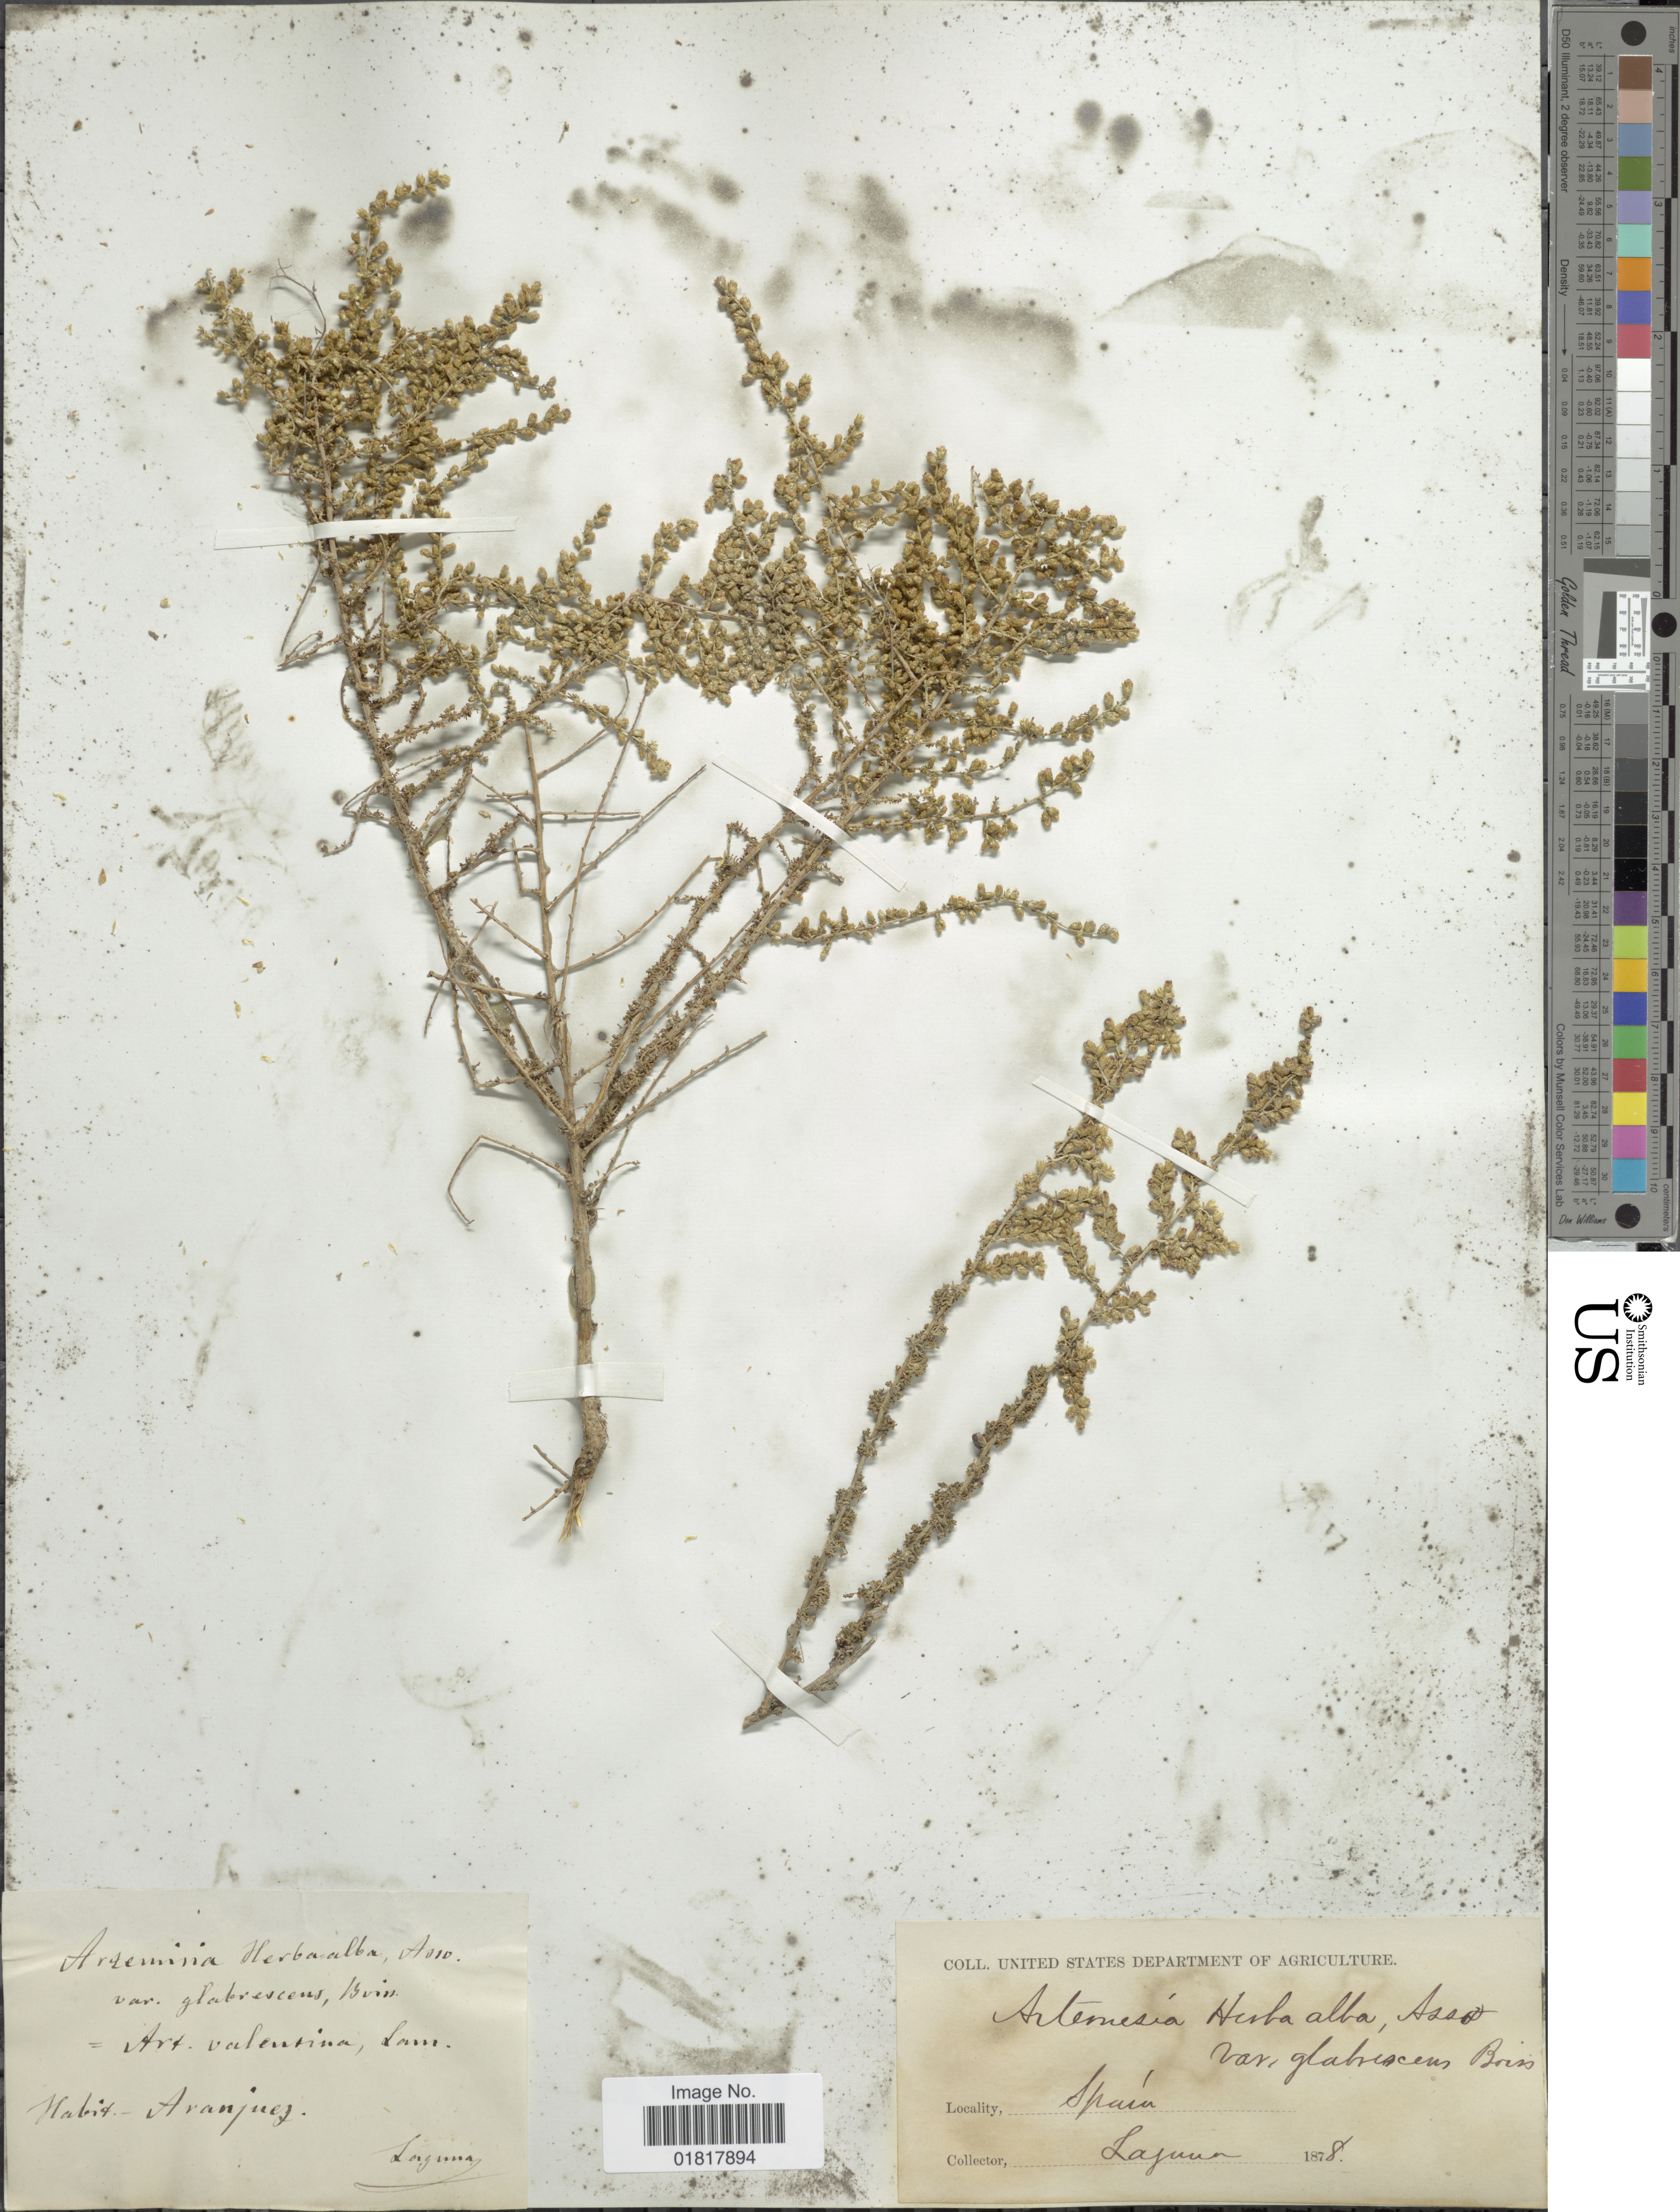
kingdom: Plantae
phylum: Tracheophyta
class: Magnoliopsida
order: Asterales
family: Asteraceae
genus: Artemisia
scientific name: Artemisia herba-alba asso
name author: Asso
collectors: -. Laguna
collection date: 1878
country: Spain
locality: Aranjuez